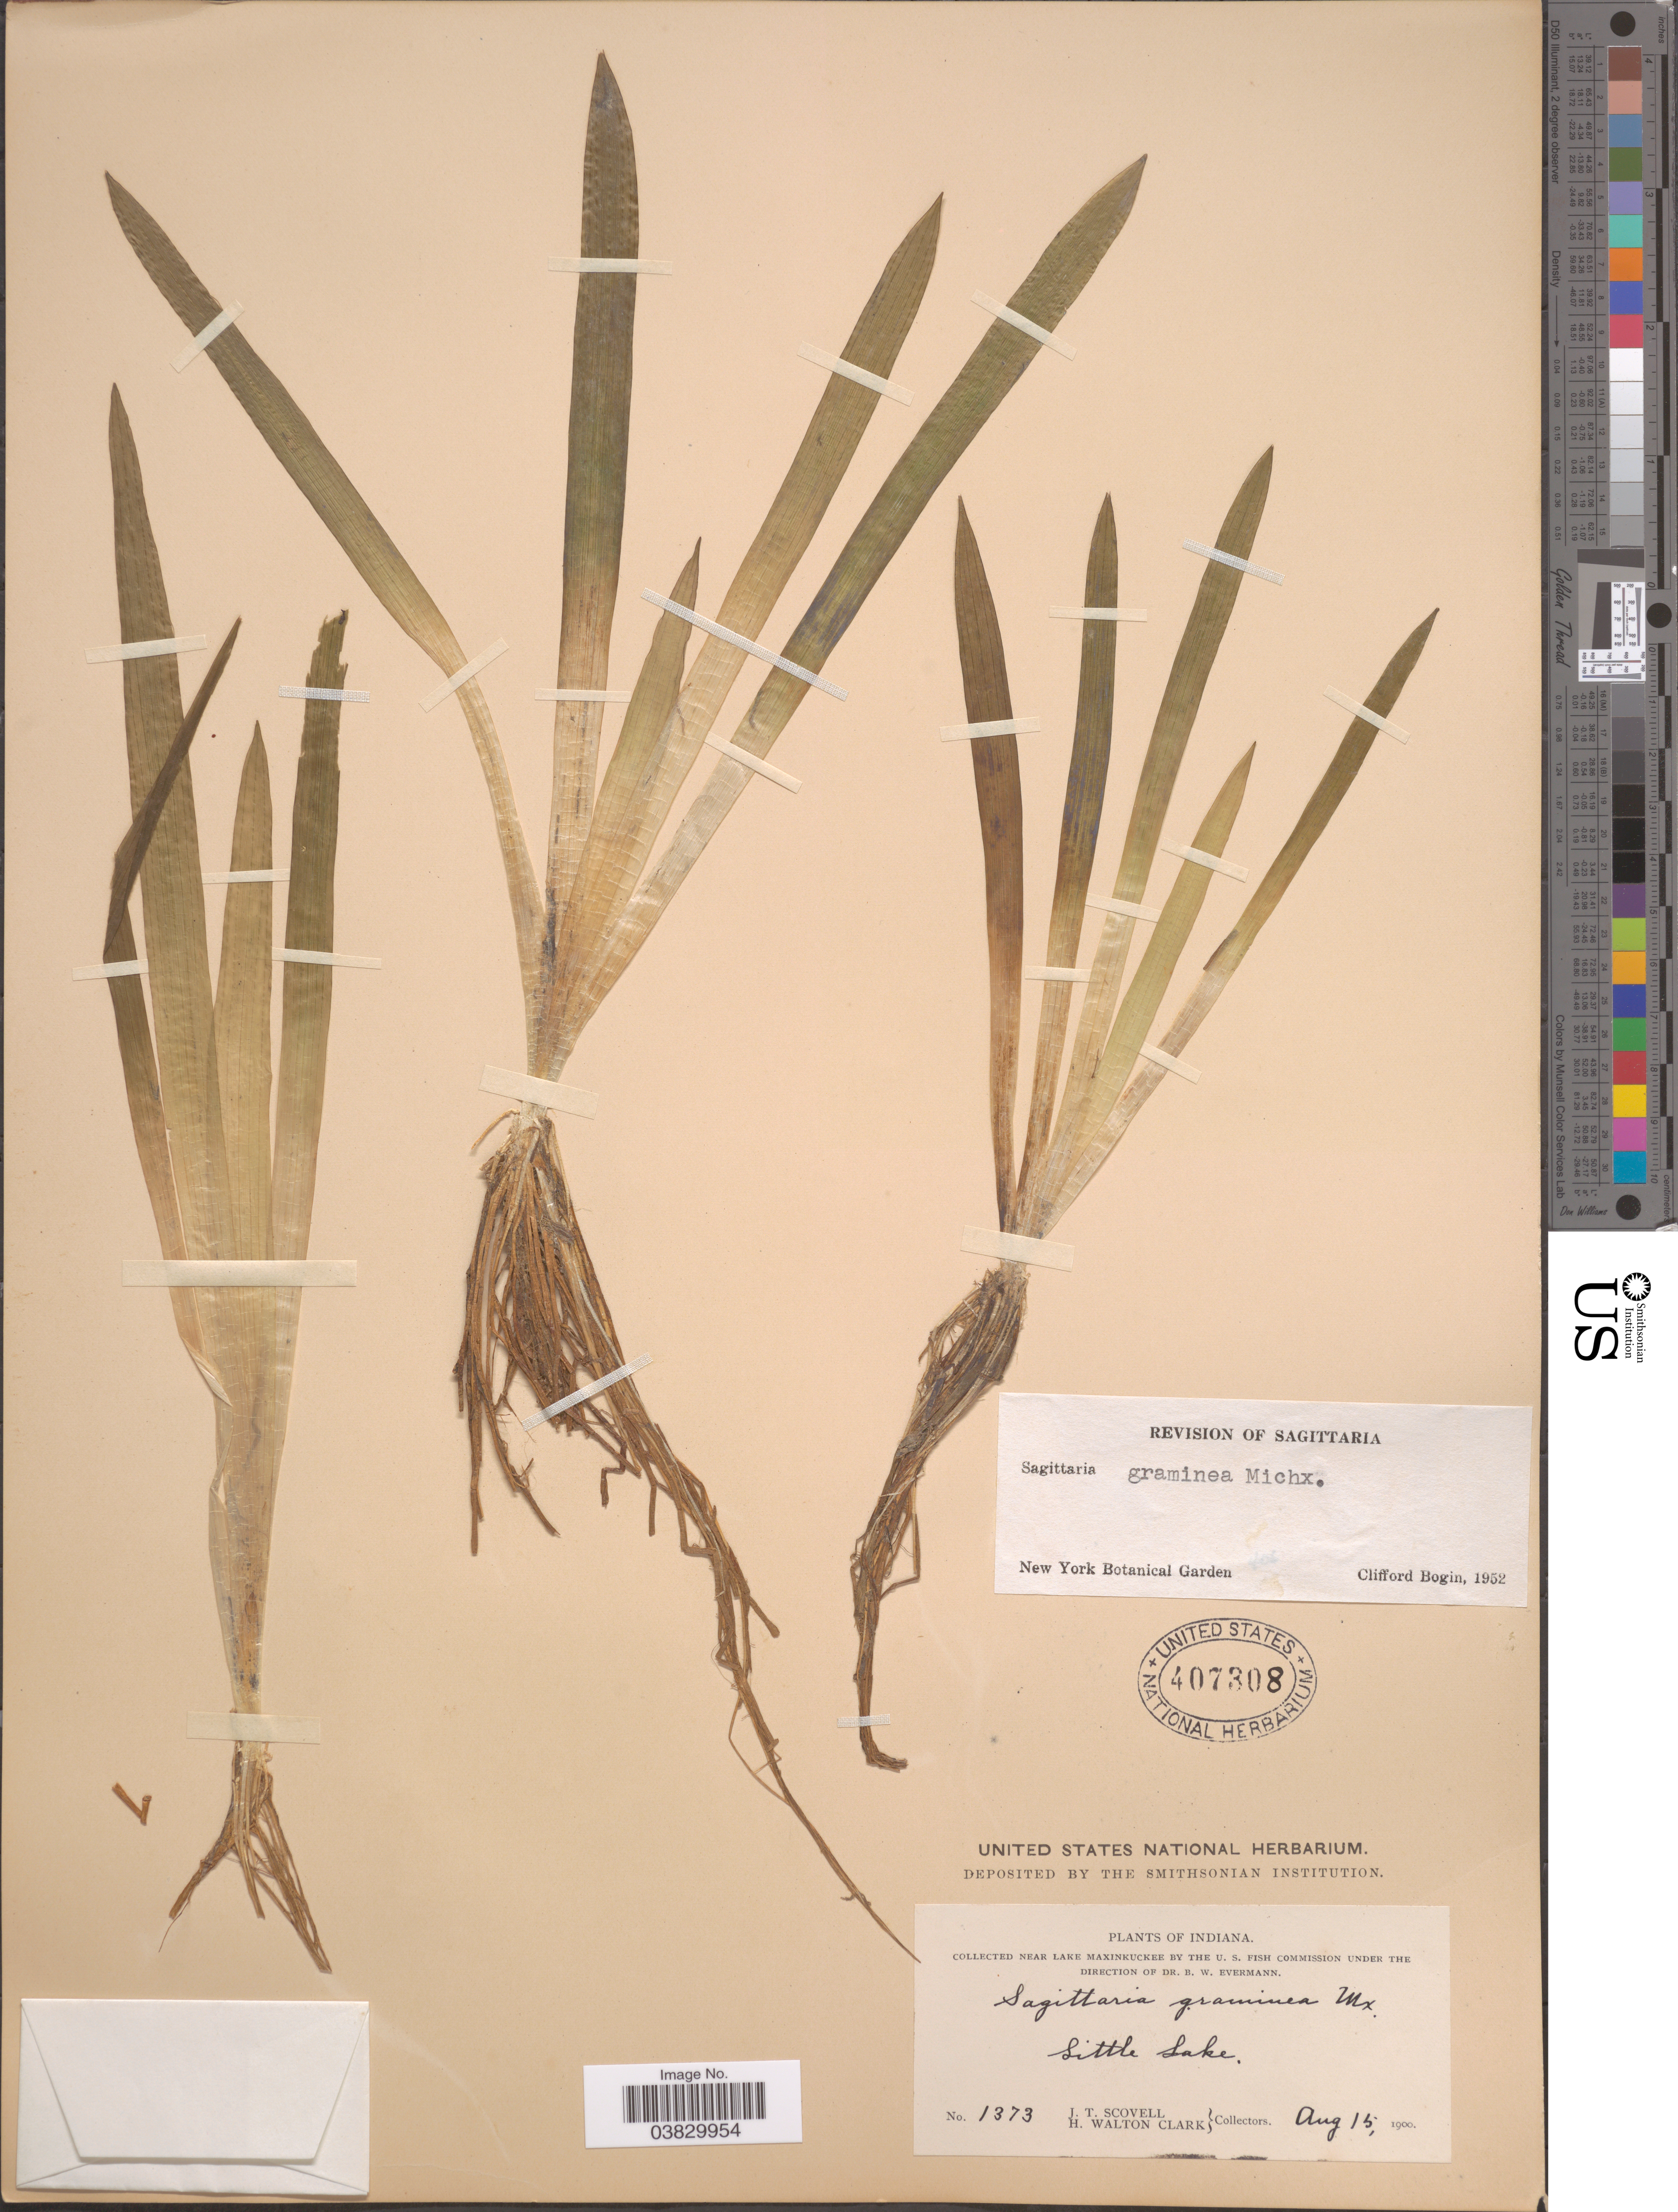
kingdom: Plantae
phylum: Tracheophyta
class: Liliopsida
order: Alismatales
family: Alismataceae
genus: Sagittaria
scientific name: Sagittaria graminea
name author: Michx.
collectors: J. T. Scovell & H. W. Clark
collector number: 1373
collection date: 1900-08-15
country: United States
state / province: Indiana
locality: Near Lake Maxinkuckee. Little Lake.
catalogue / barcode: US 407308